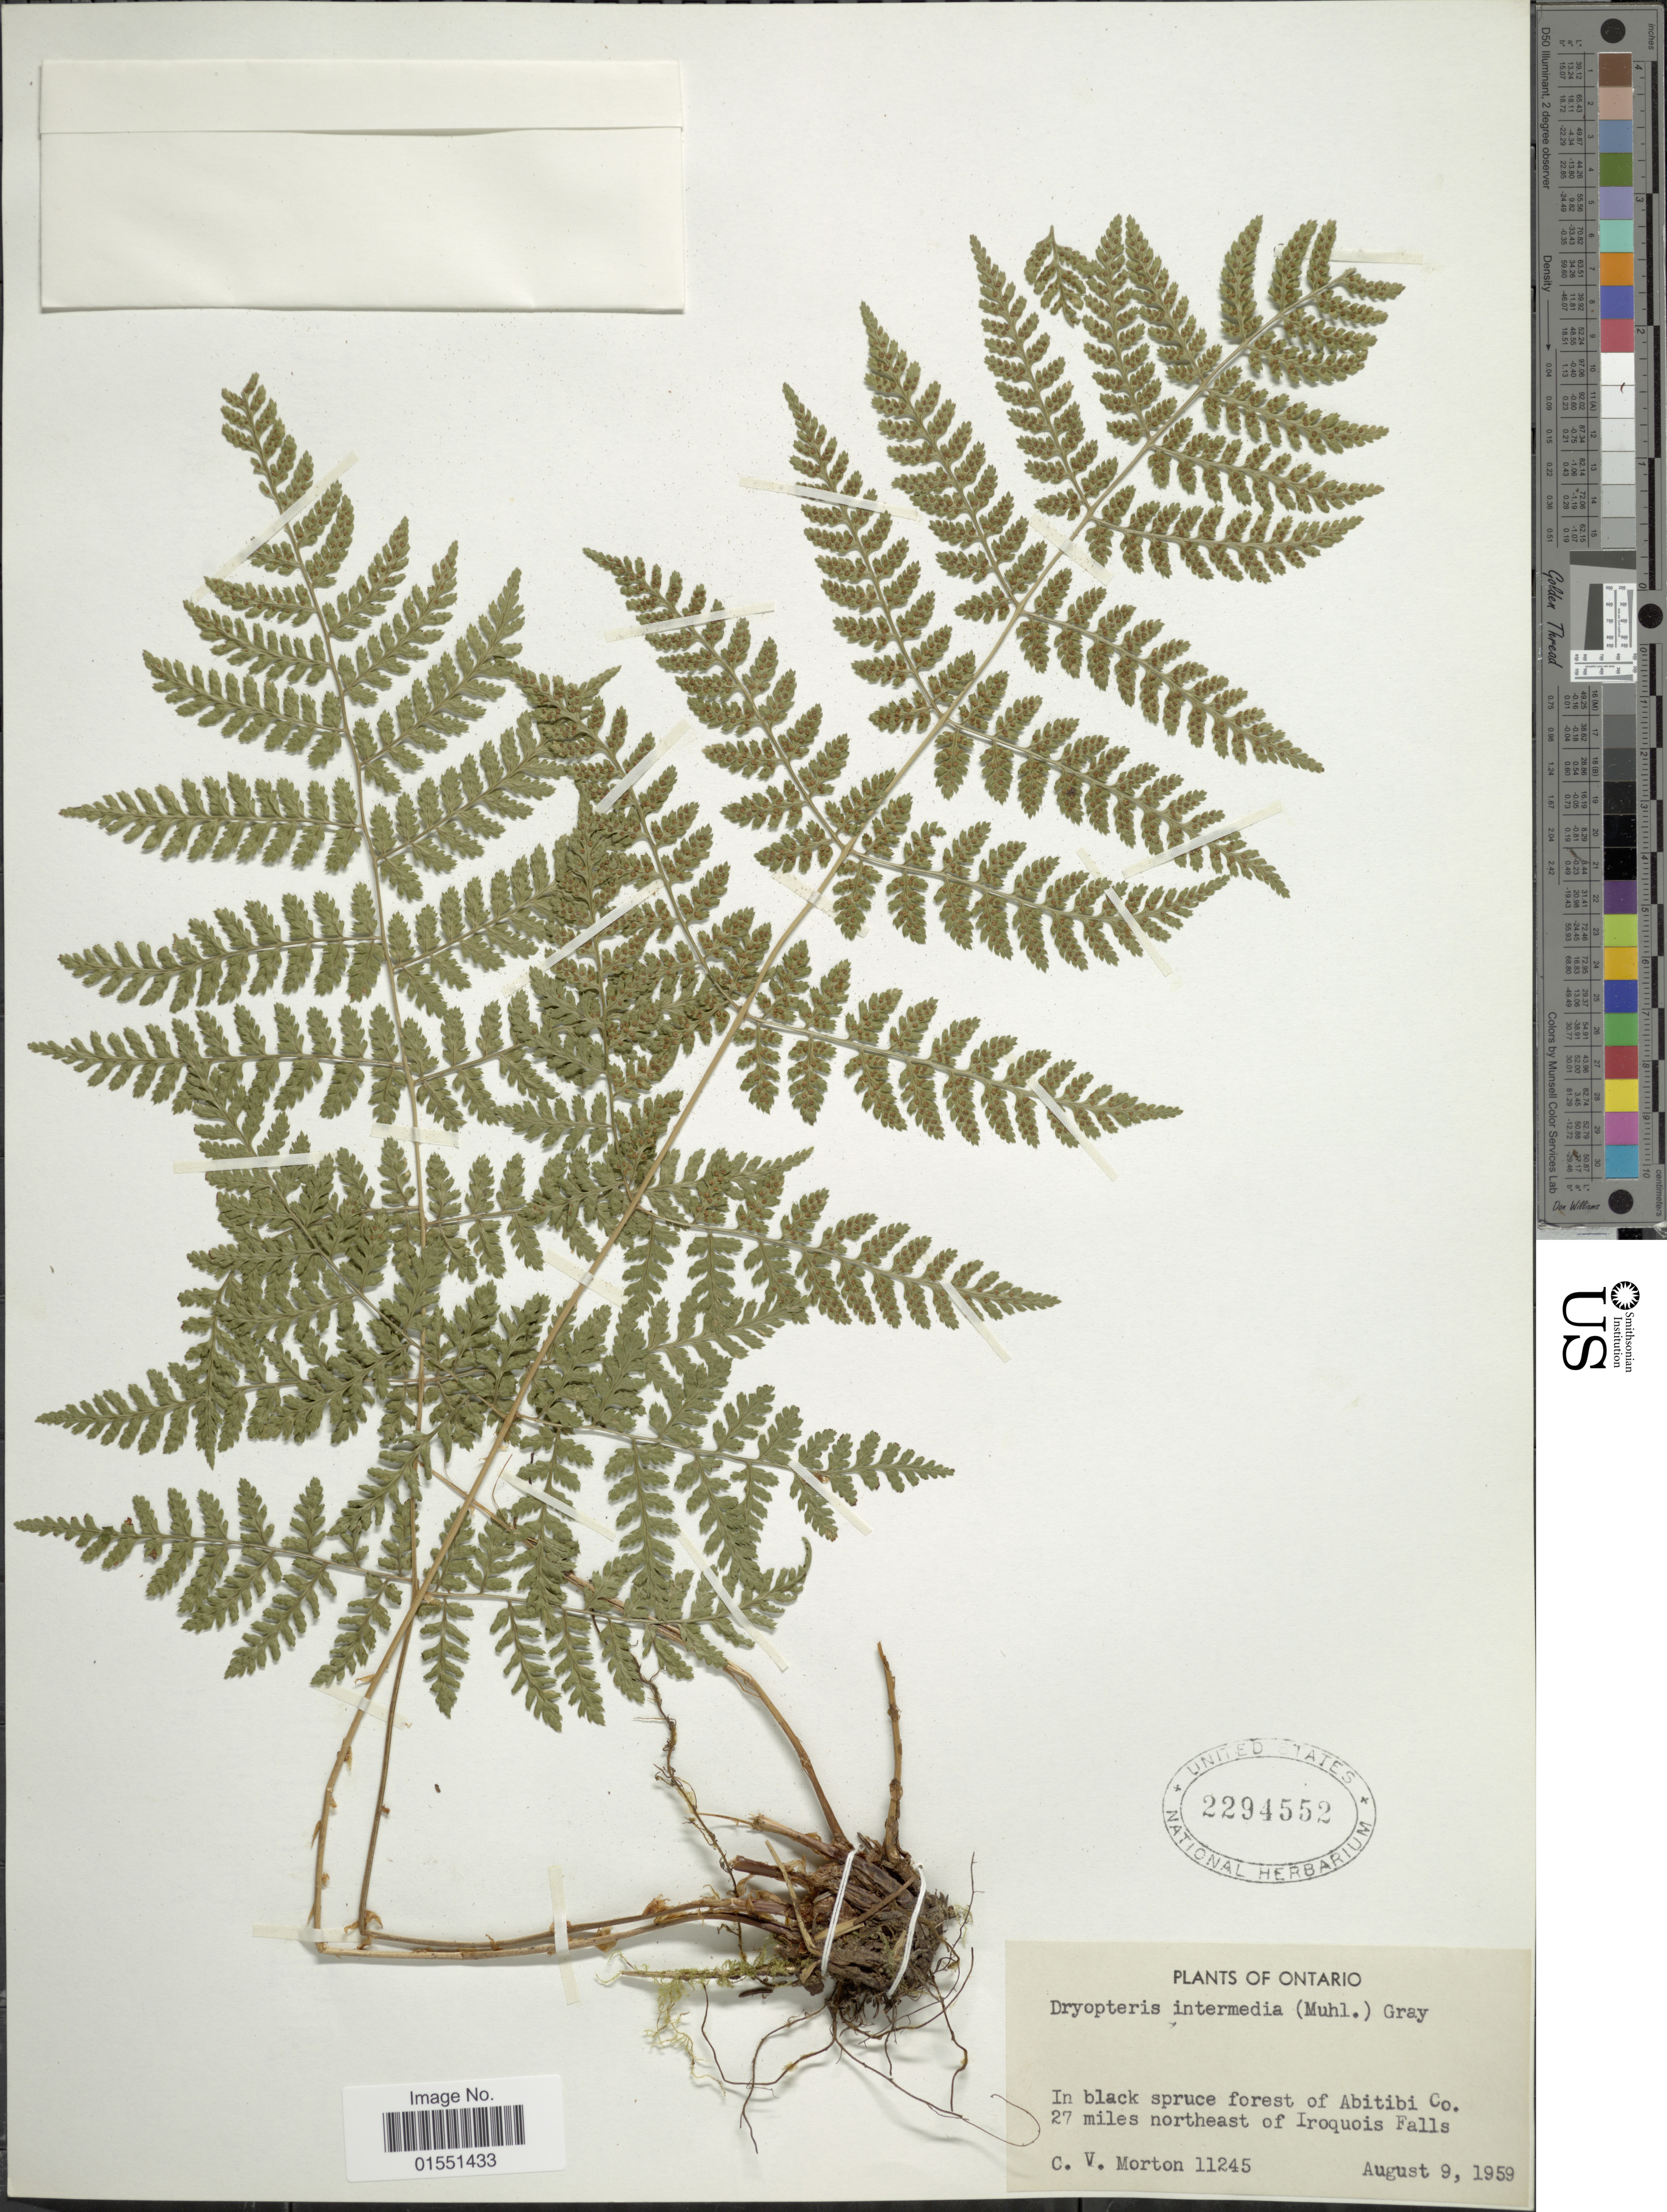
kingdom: Plantae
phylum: Tracheophyta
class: Polypodiopsida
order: Polypodiales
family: Dryopteridaceae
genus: Dryopteris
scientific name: Dryopteris intermedia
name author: (Muhl.) A. Gray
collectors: C. V. Morton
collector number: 11245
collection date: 1959-08-09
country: Canada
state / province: Ontario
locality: Abitibi Co. 27 miles northeast of Iroquois Falls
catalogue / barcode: US 2294552